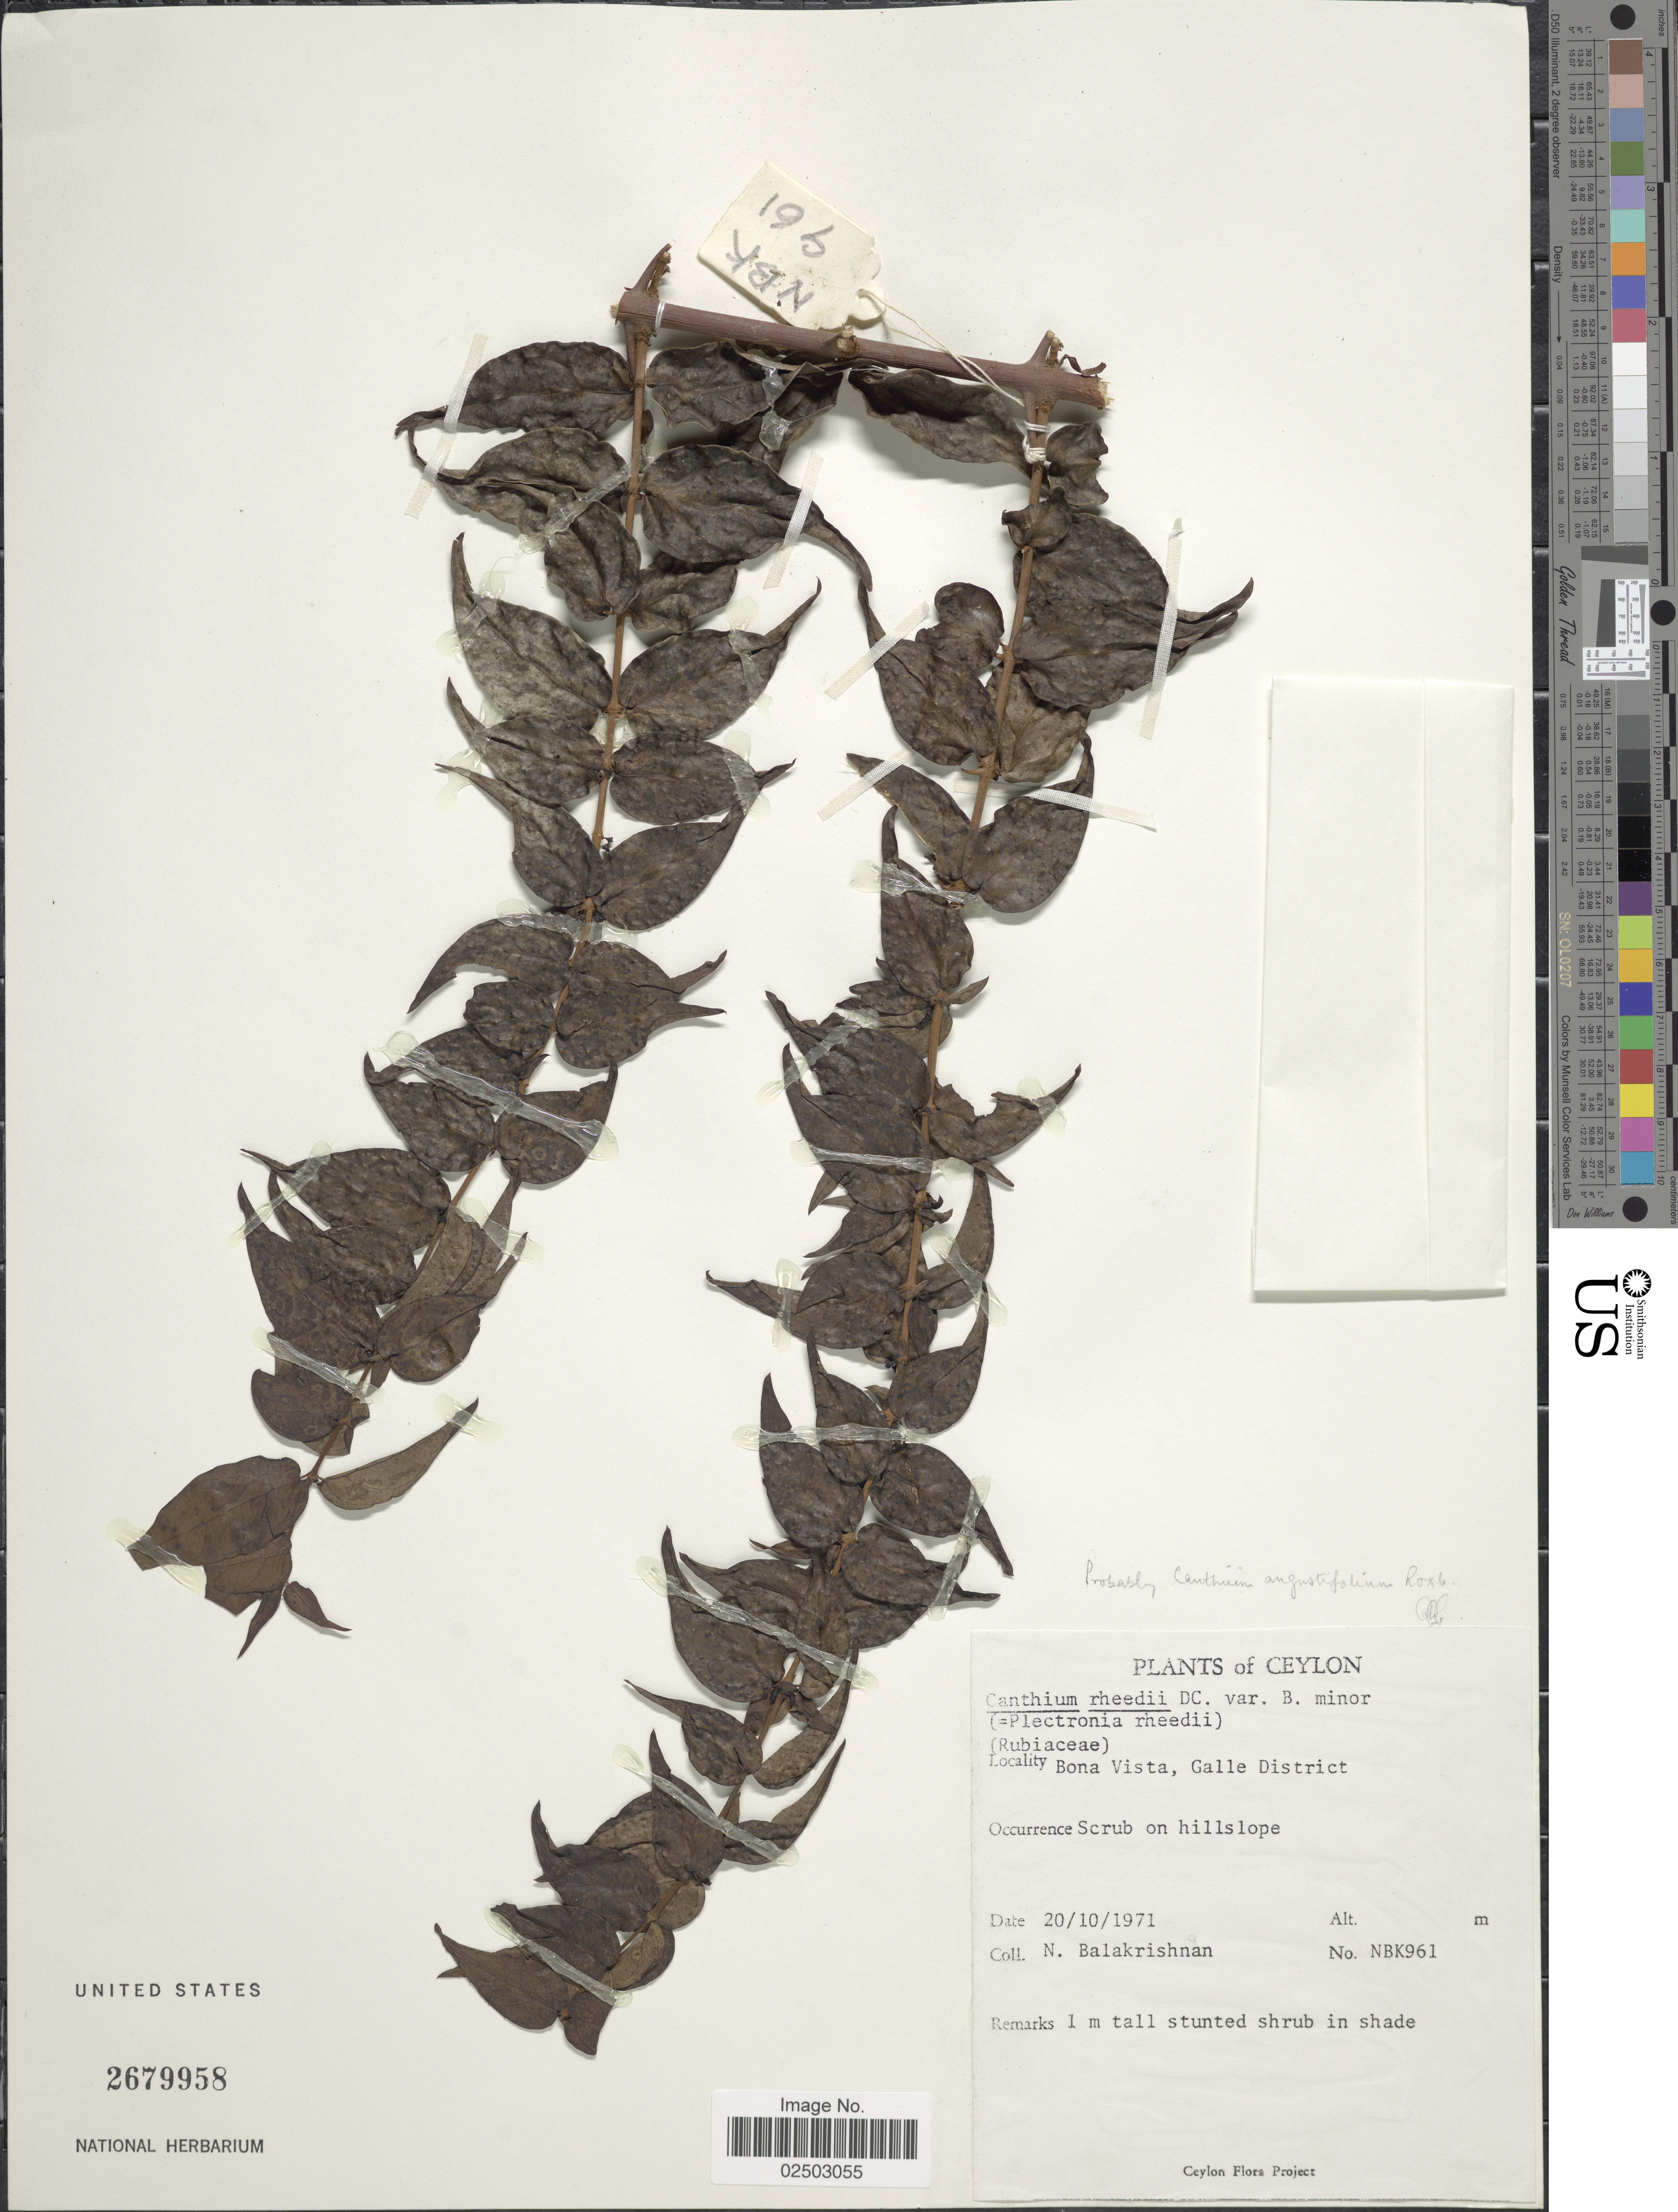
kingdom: Plantae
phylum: Tracheophyta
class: Magnoliopsida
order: Gentianales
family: Rubiaceae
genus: Canthium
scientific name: Canthium rheedei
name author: DC.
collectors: N. Balakrishnan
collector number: NBK961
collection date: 1971-10-20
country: Sri Lanka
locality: Bona Vista, Galle District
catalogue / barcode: US 2679958